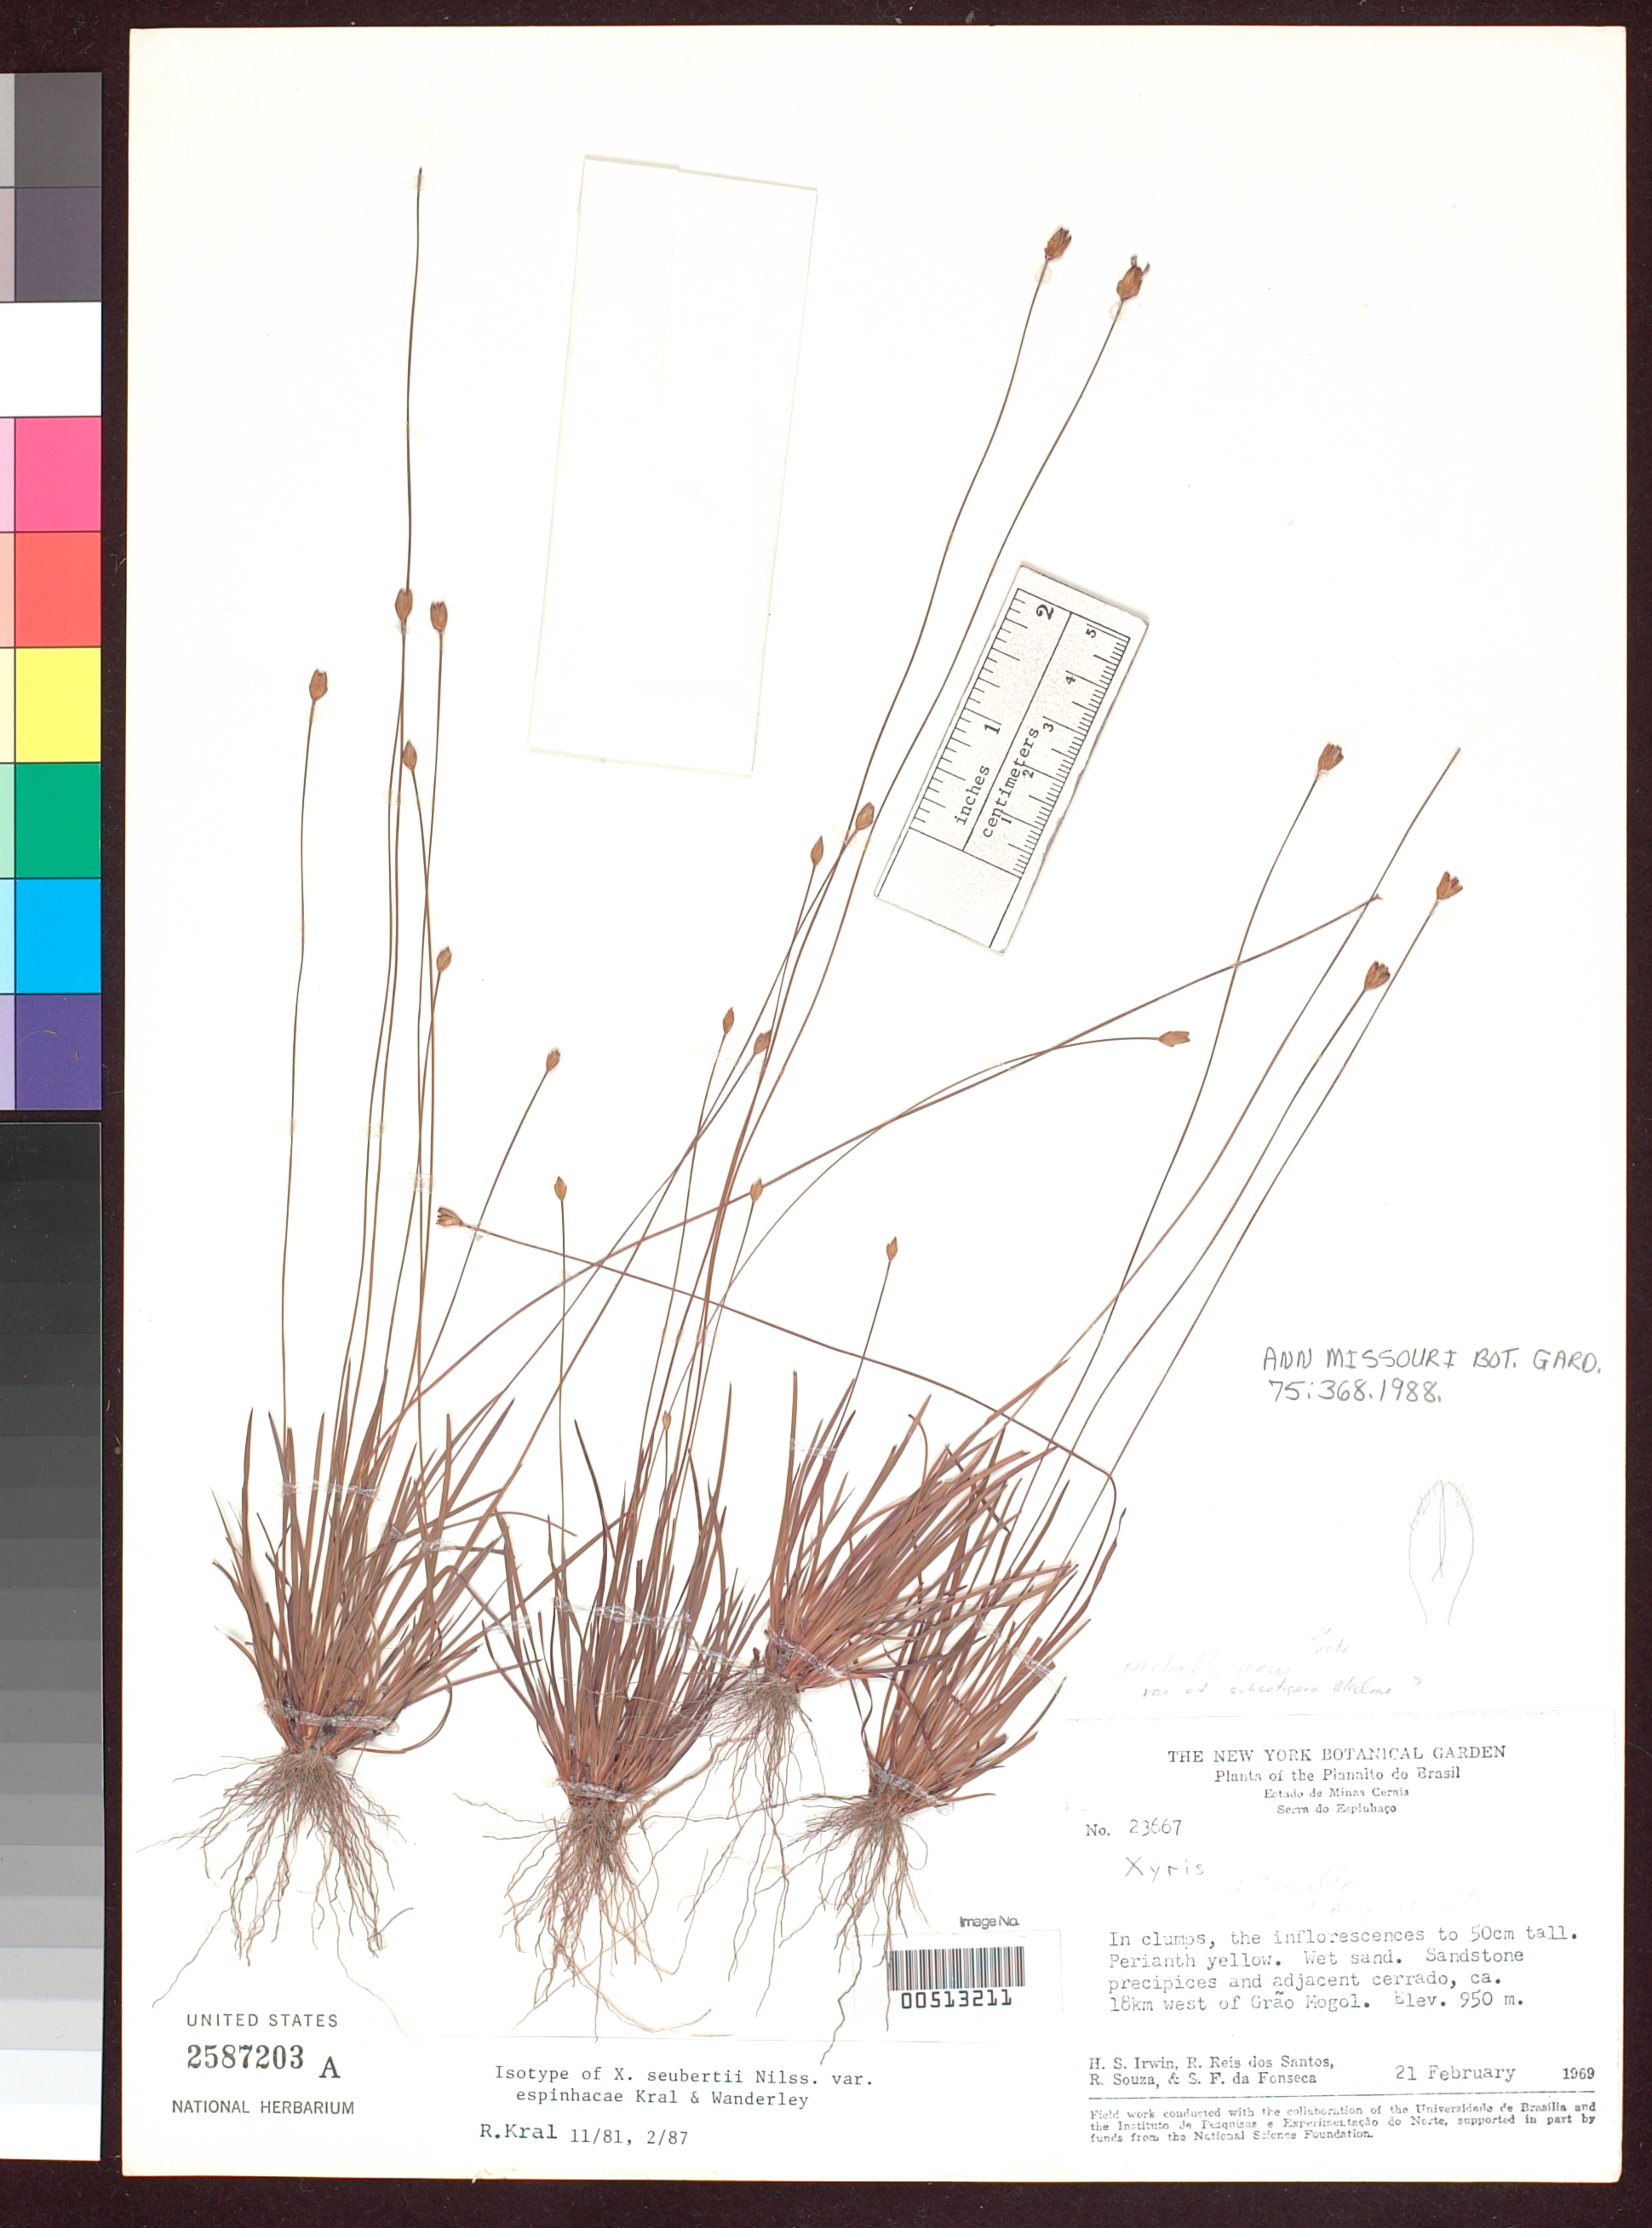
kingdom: Plantae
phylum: Tracheophyta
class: Liliopsida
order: Poales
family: Xyridaceae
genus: Xyris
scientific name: Xyris seubertii var. espinhacae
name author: Kral & Wand.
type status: Isotype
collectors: H. Irwin, R. G. P. Santos, R. Souza & S. F. Fonsêca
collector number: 23667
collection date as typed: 21 Feb 1969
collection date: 1969-02-21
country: Brazil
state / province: Minas Gerais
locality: Serra do Espinhaco, ca. 18 km W of Grao Mogol.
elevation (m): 950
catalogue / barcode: US 2587203A